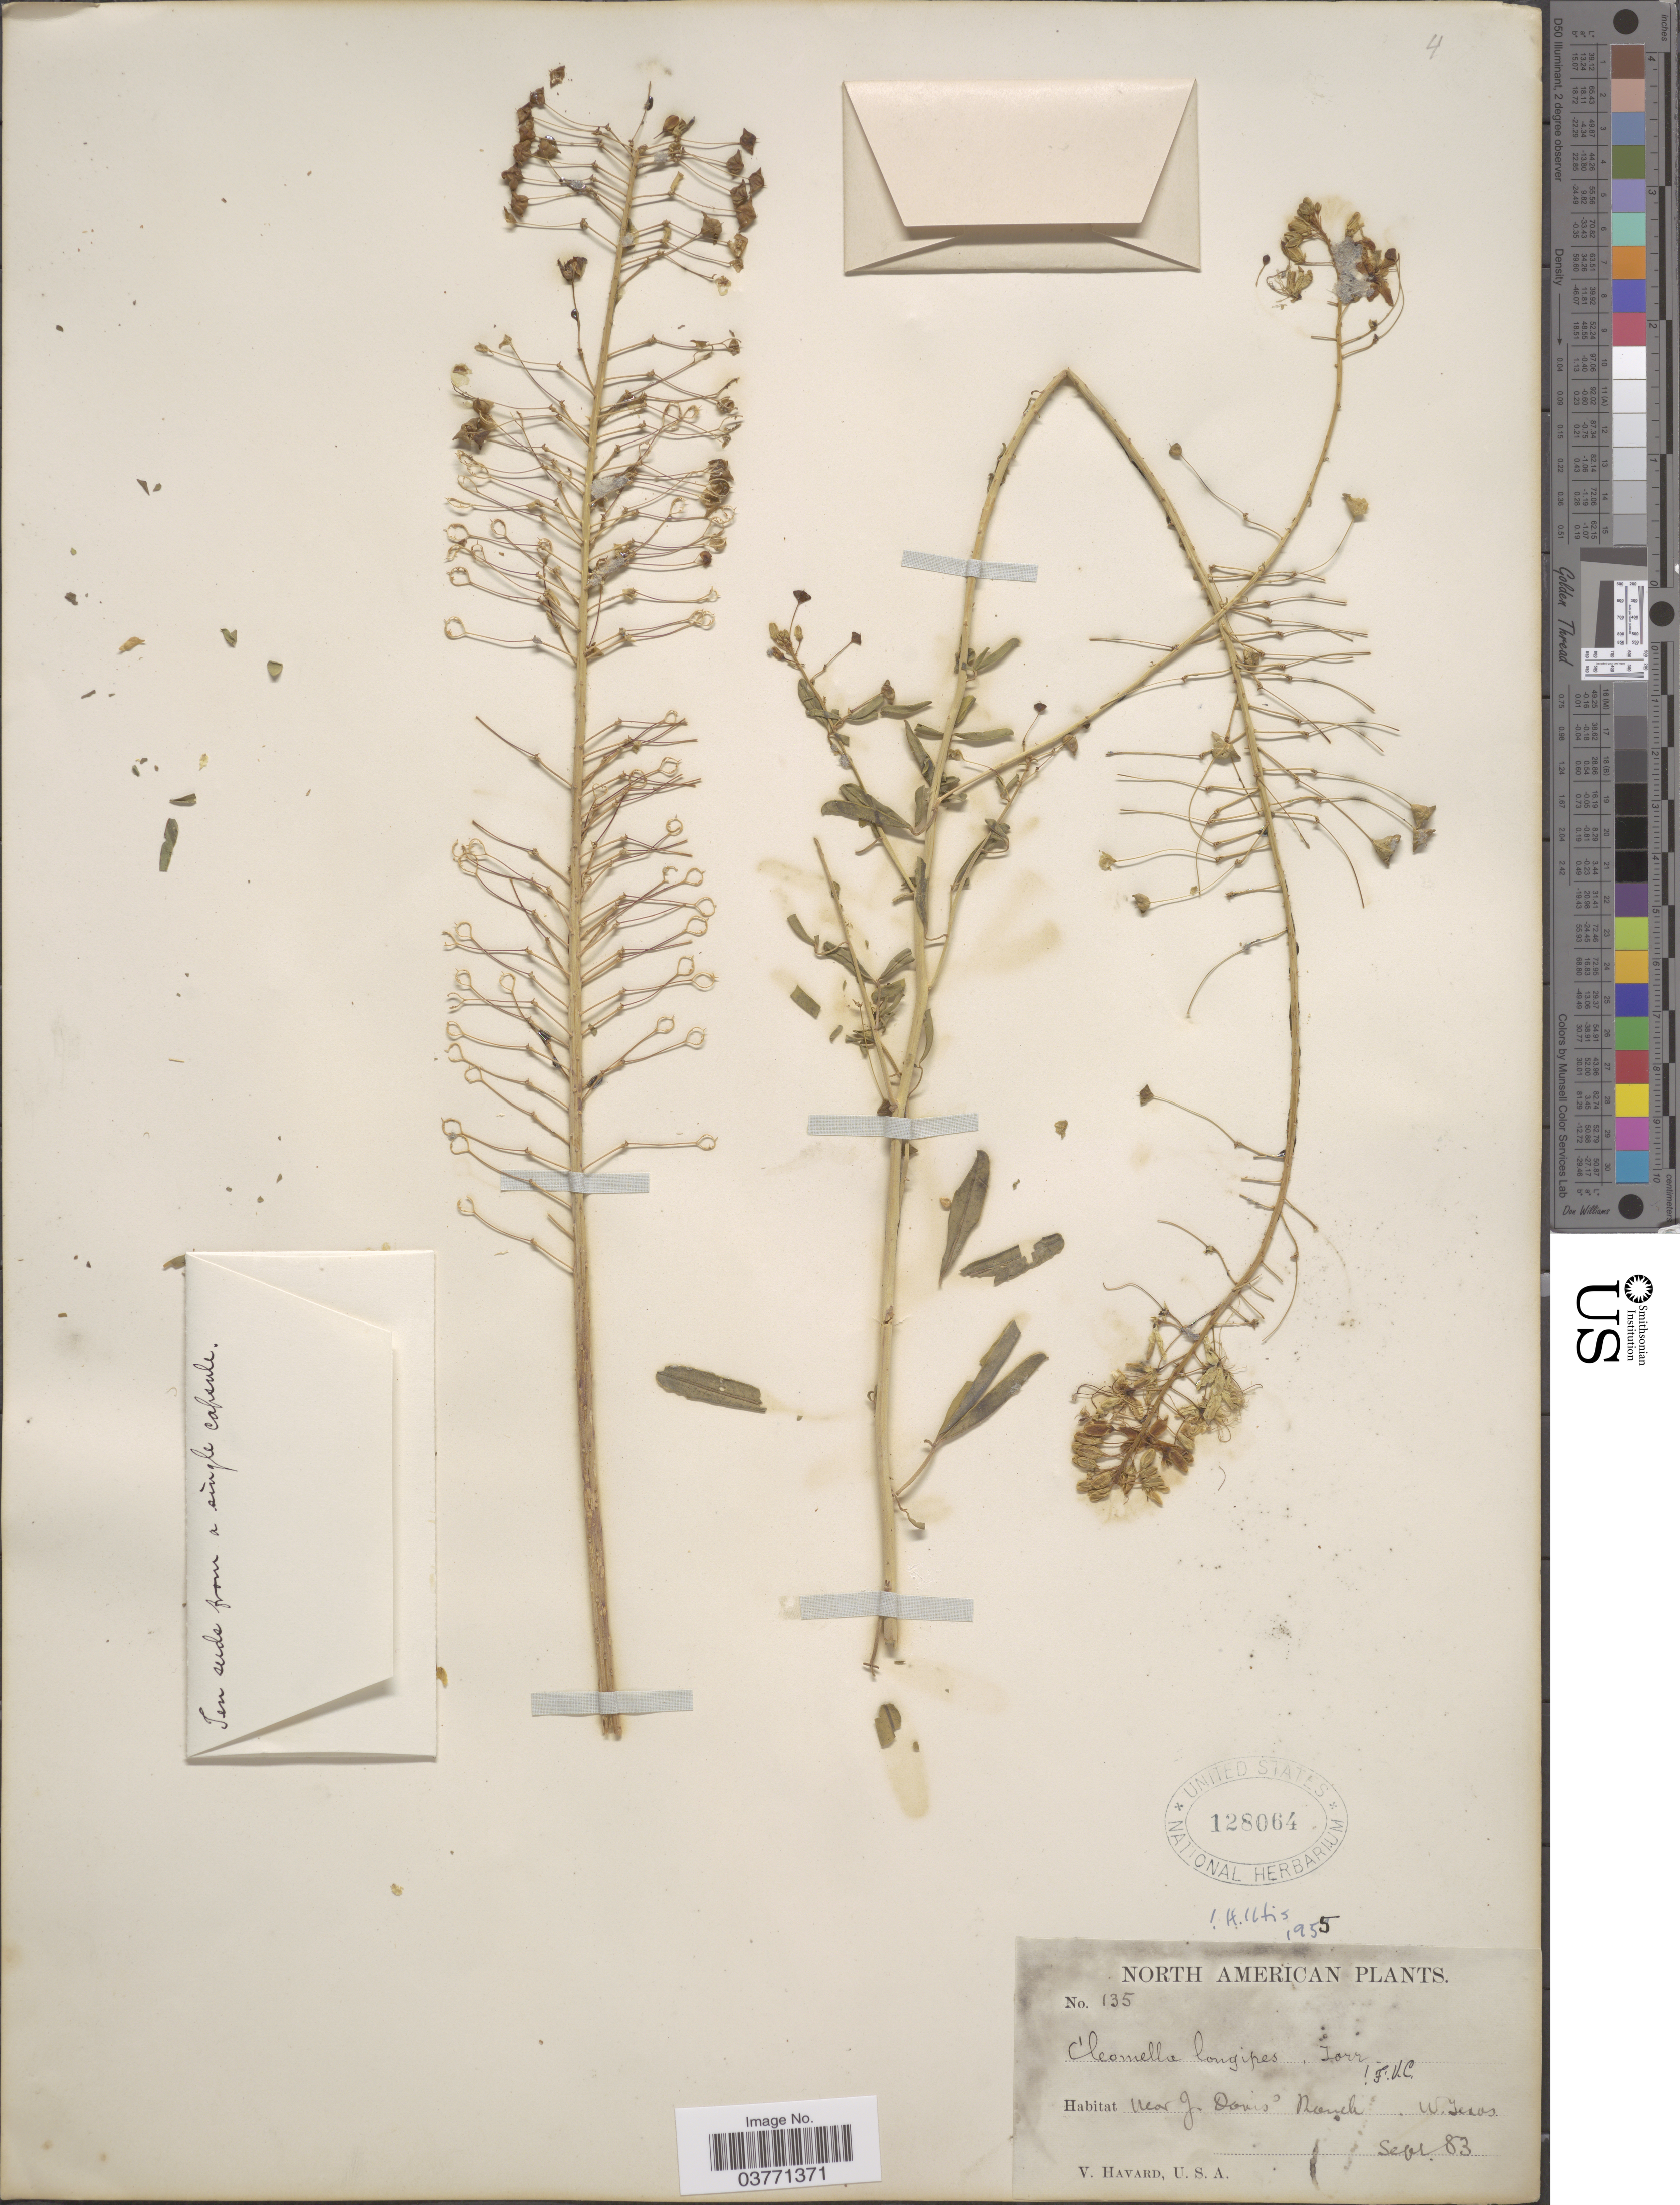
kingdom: Plantae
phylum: Tracheophyta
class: Magnoliopsida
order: Brassicales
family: Cleomaceae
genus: Cleomella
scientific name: Cleomella longipes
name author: Torr.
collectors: V. Havard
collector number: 135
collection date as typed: Transcribed d/m/y: /9/83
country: United States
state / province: Texas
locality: Near J. Davis' Ranch. W. Texas.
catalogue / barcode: US 128064